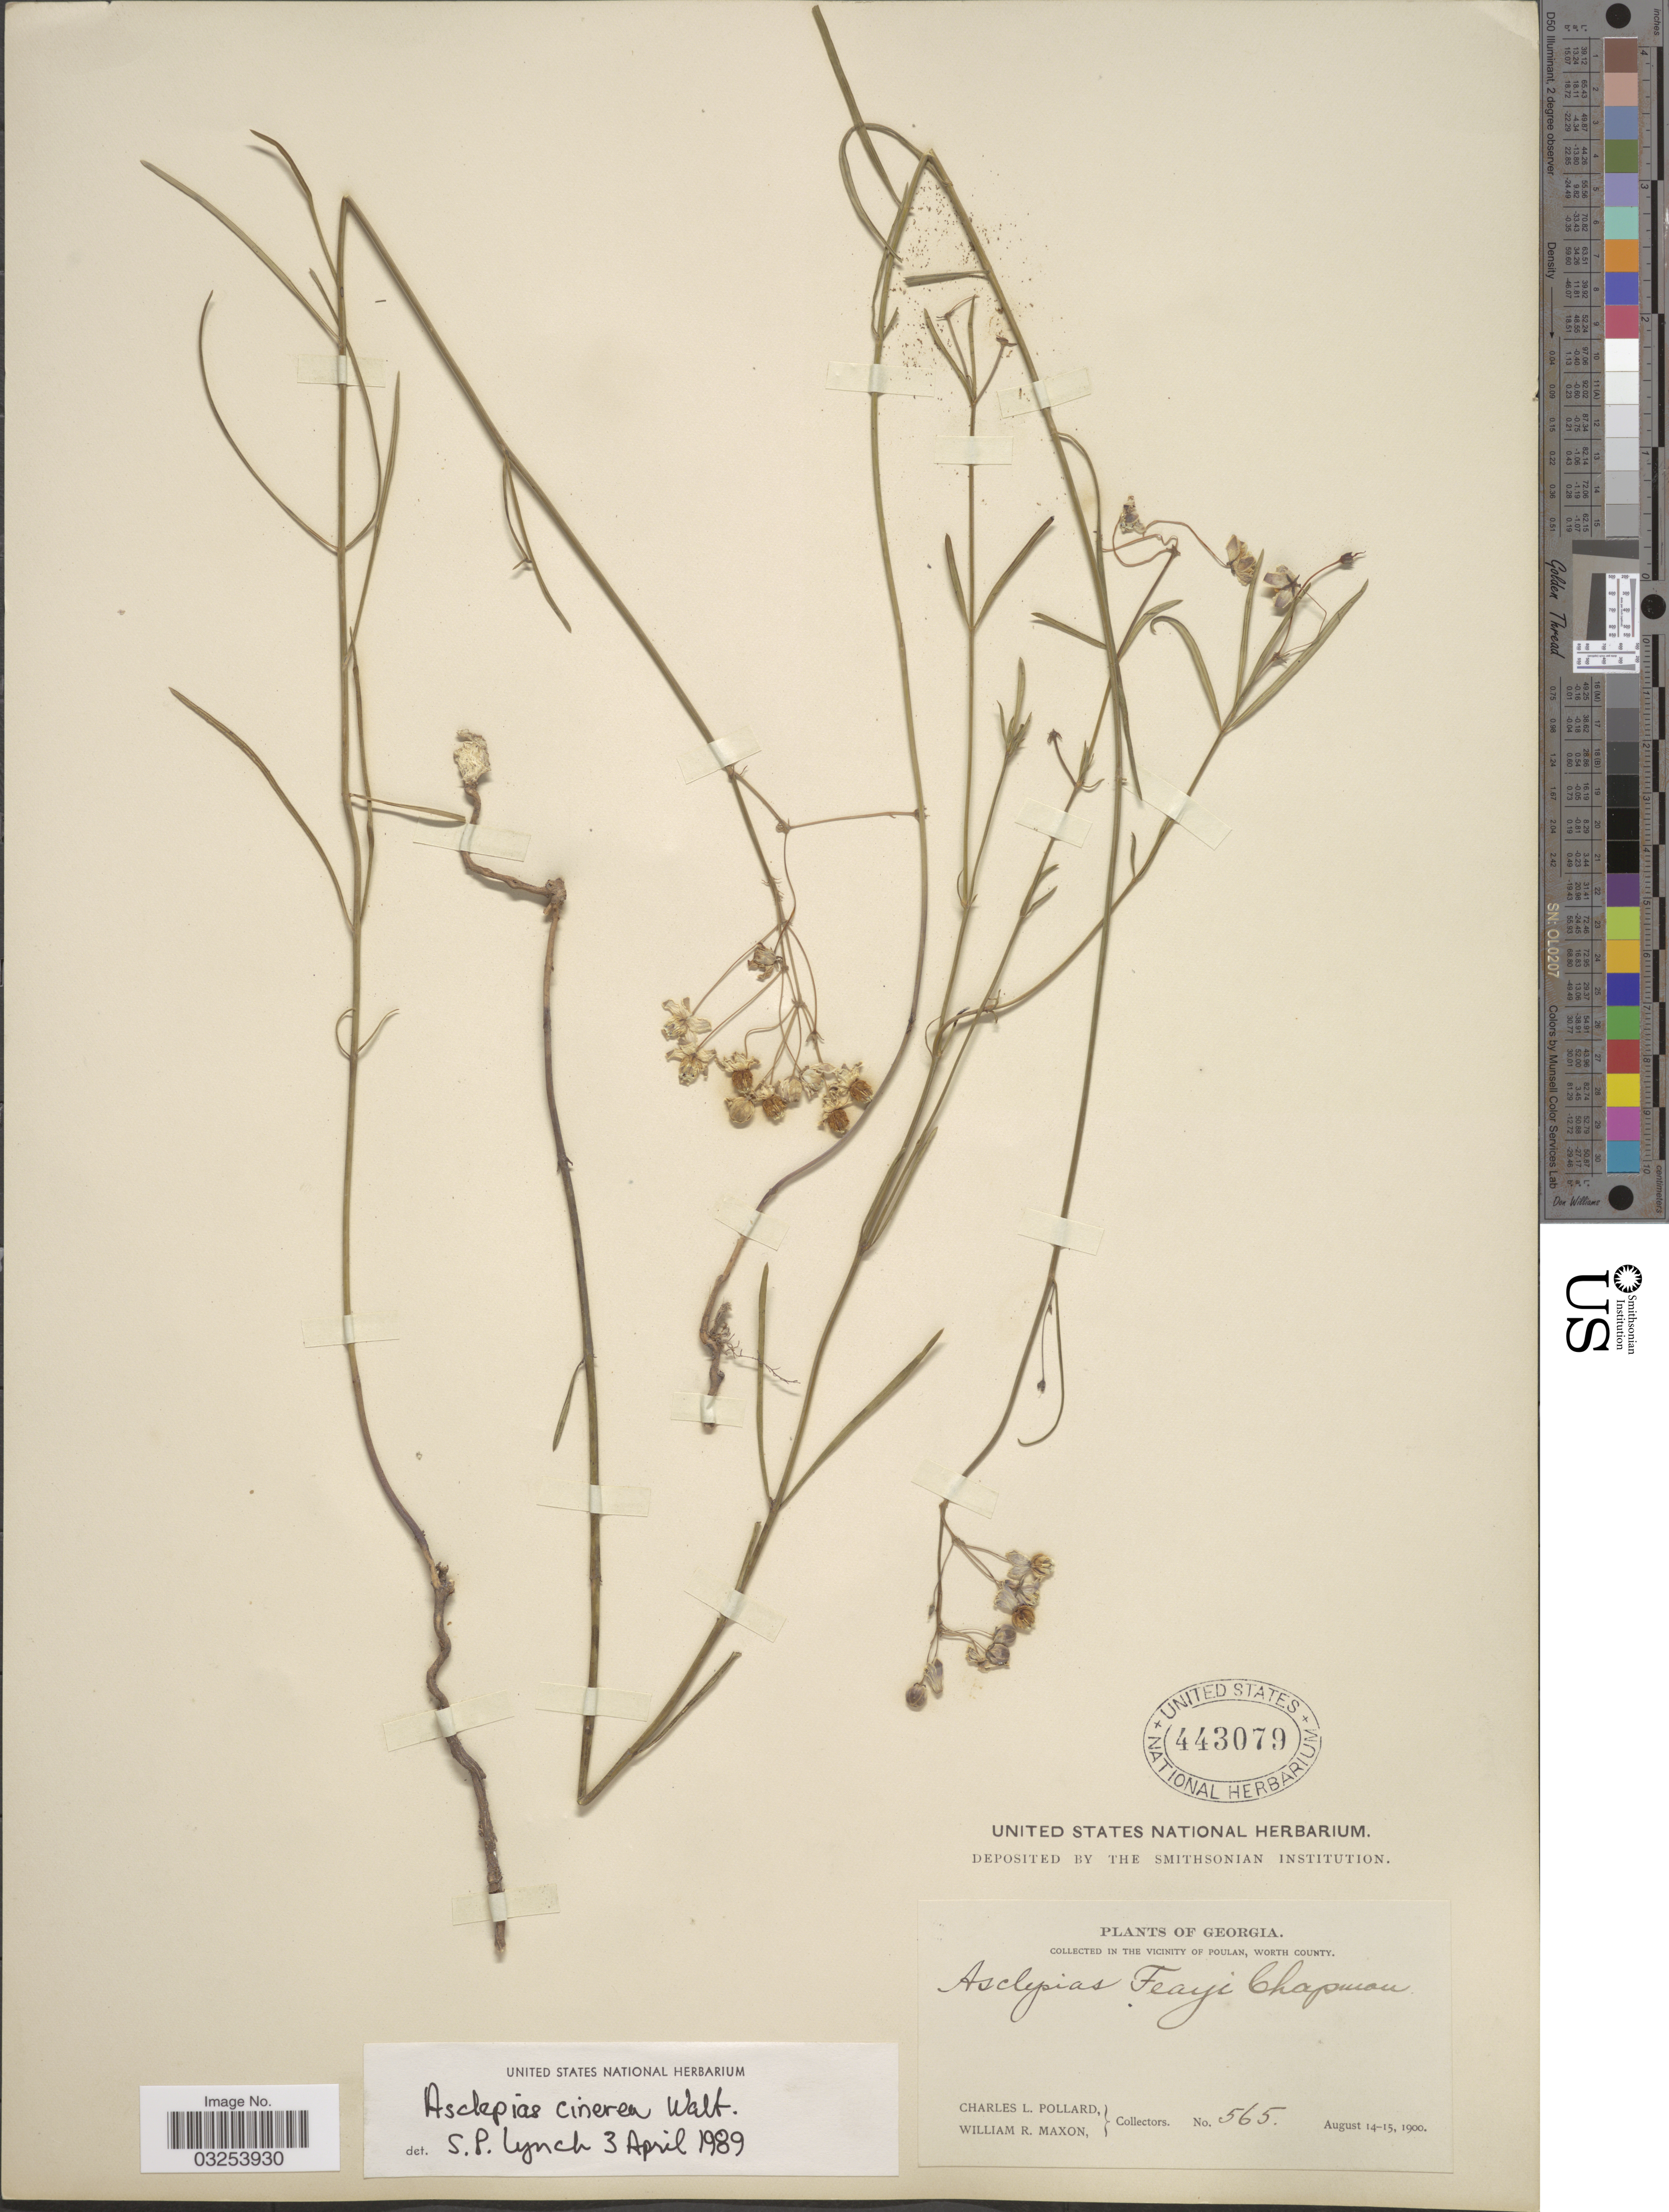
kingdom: Plantae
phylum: Tracheophyta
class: Magnoliopsida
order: Gentianales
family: Apocynaceae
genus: Asclepias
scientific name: Asclepias cinerea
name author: Walter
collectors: C. L. Pollard & W. R. Maxon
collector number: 565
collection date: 1900-08-14/1900-08-15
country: United States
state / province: Georgia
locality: Vicinity of Poulan, Worth County.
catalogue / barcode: US 443079